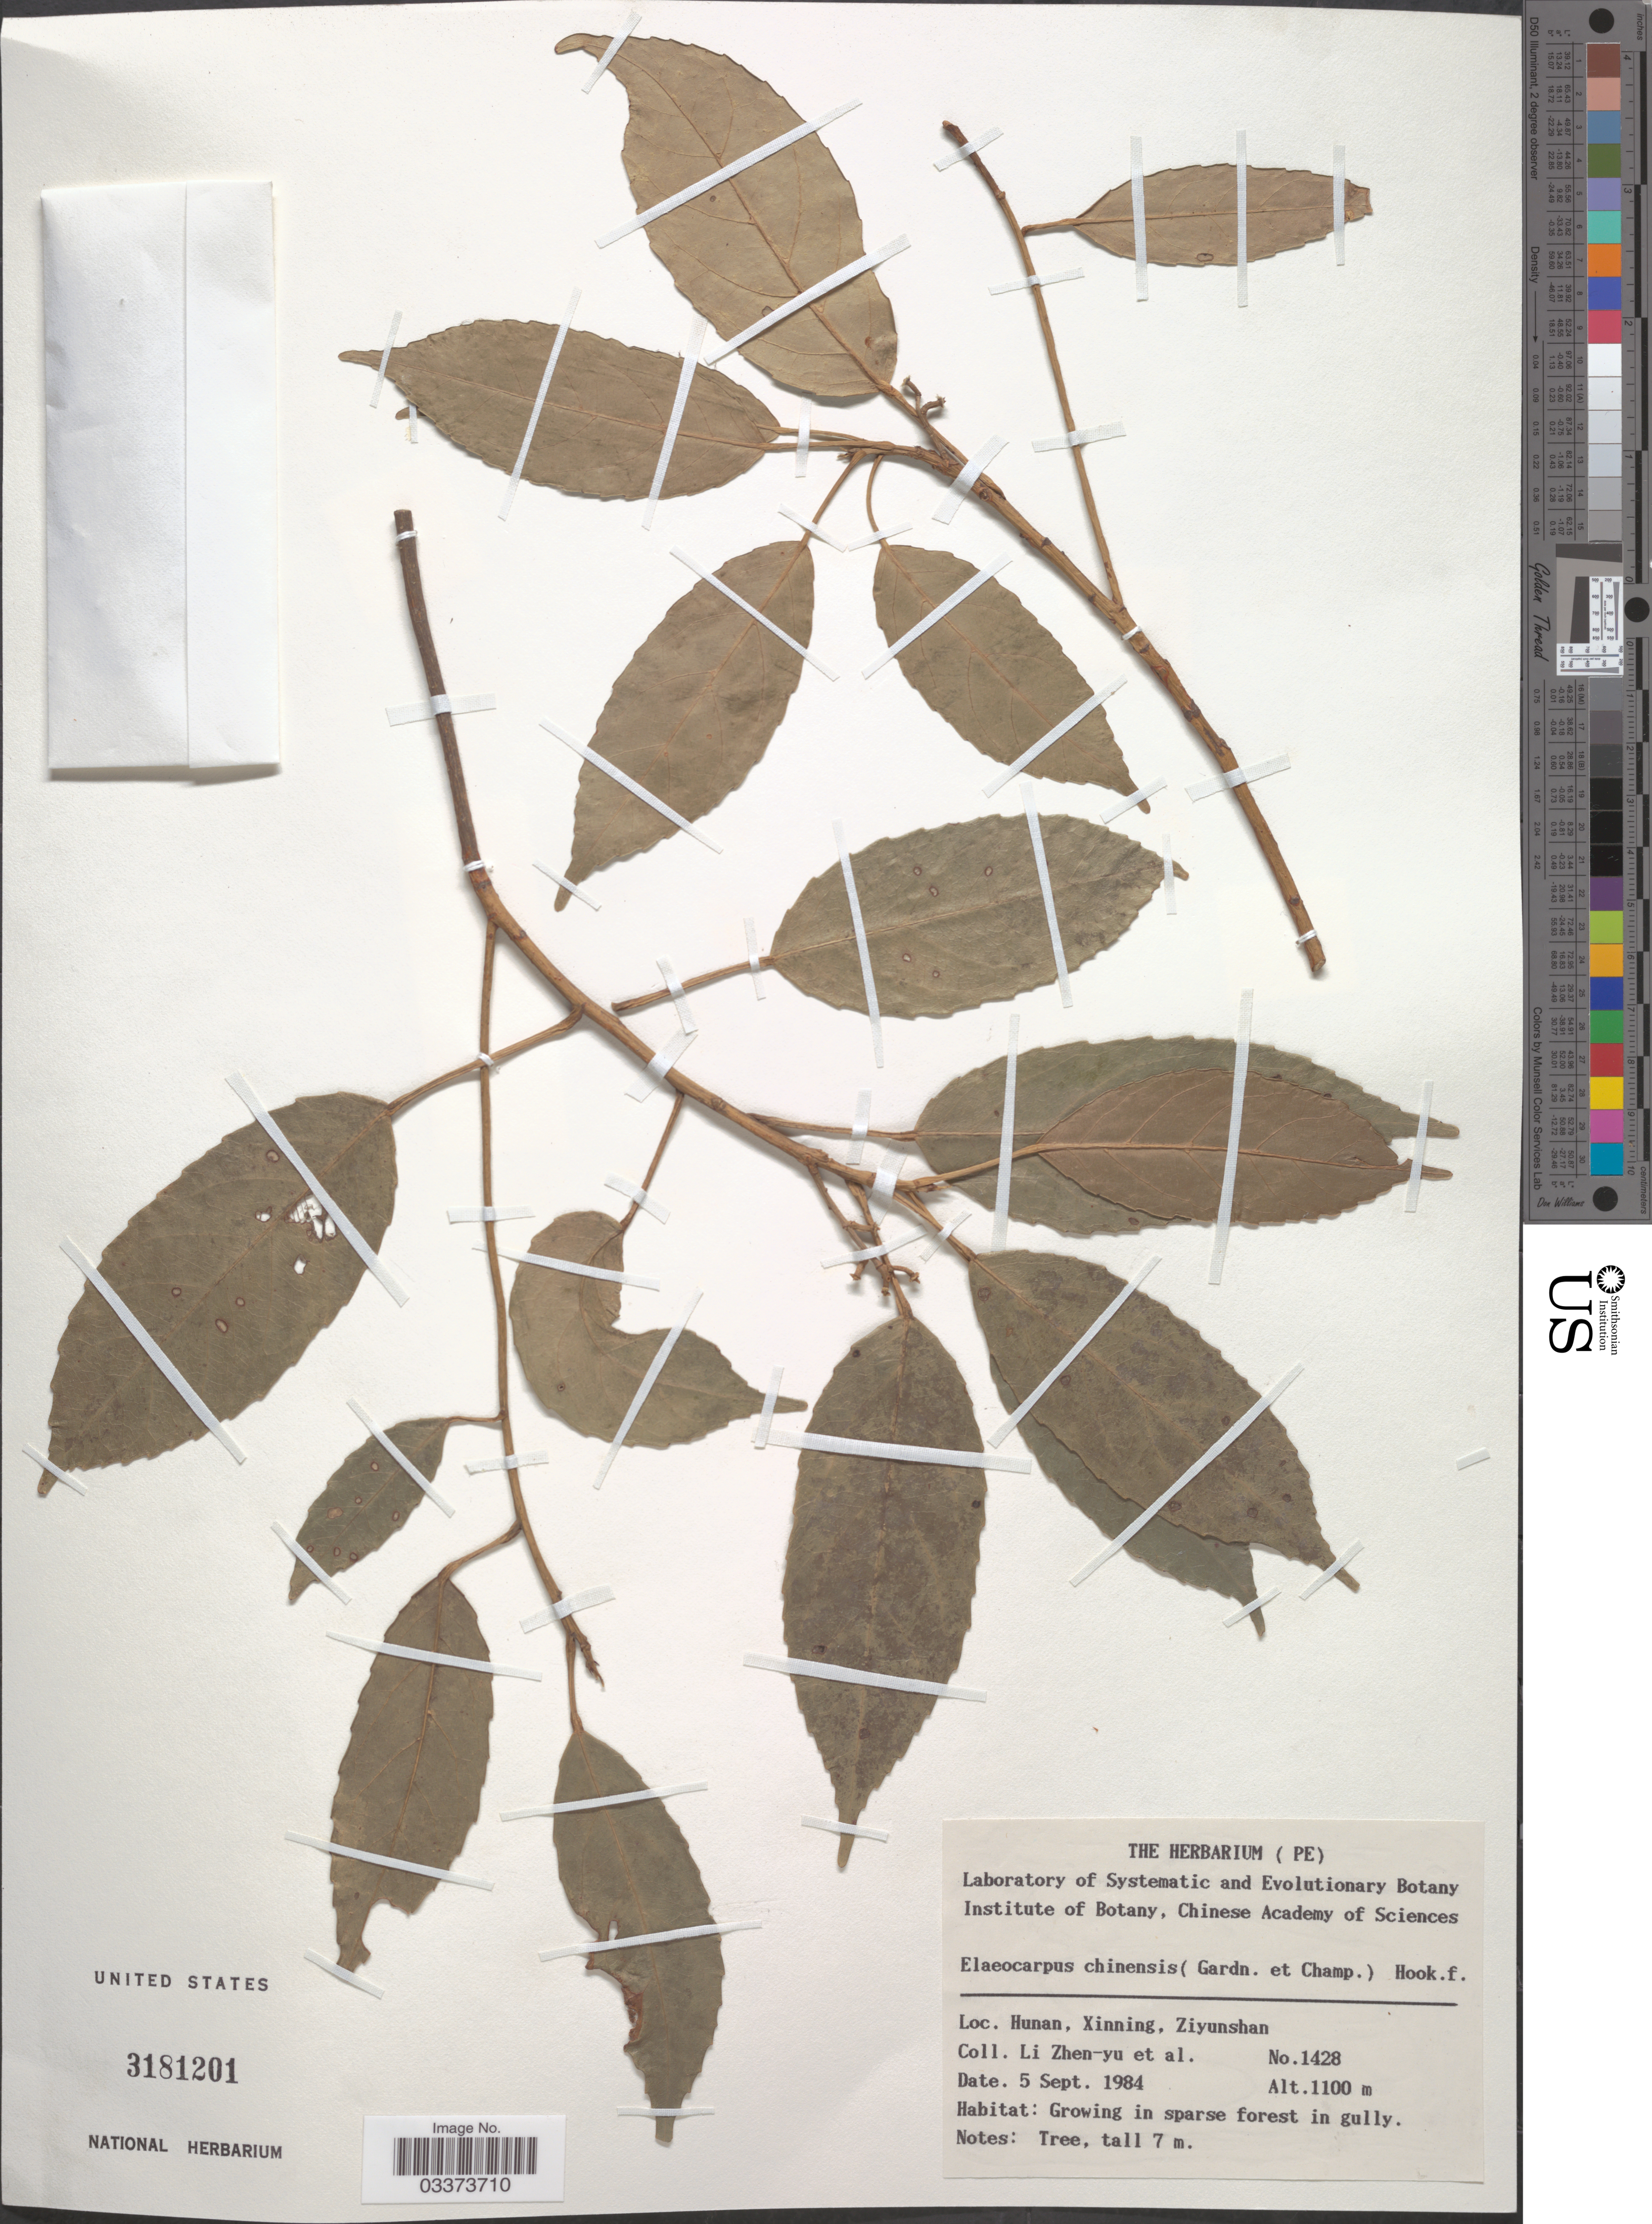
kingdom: Plantae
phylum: Tracheophyta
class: Magnoliopsida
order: Oxalidales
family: Elaeocarpaceae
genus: Elaeocarpus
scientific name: Elaeocarpus chinensis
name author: (A. Gray & Ch) Hook. f.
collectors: Z. Y. Li & et al.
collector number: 1428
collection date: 1984-09-05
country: China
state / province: Hunan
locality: Xinning, Ziyunshan.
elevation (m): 1100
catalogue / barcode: US 3181201